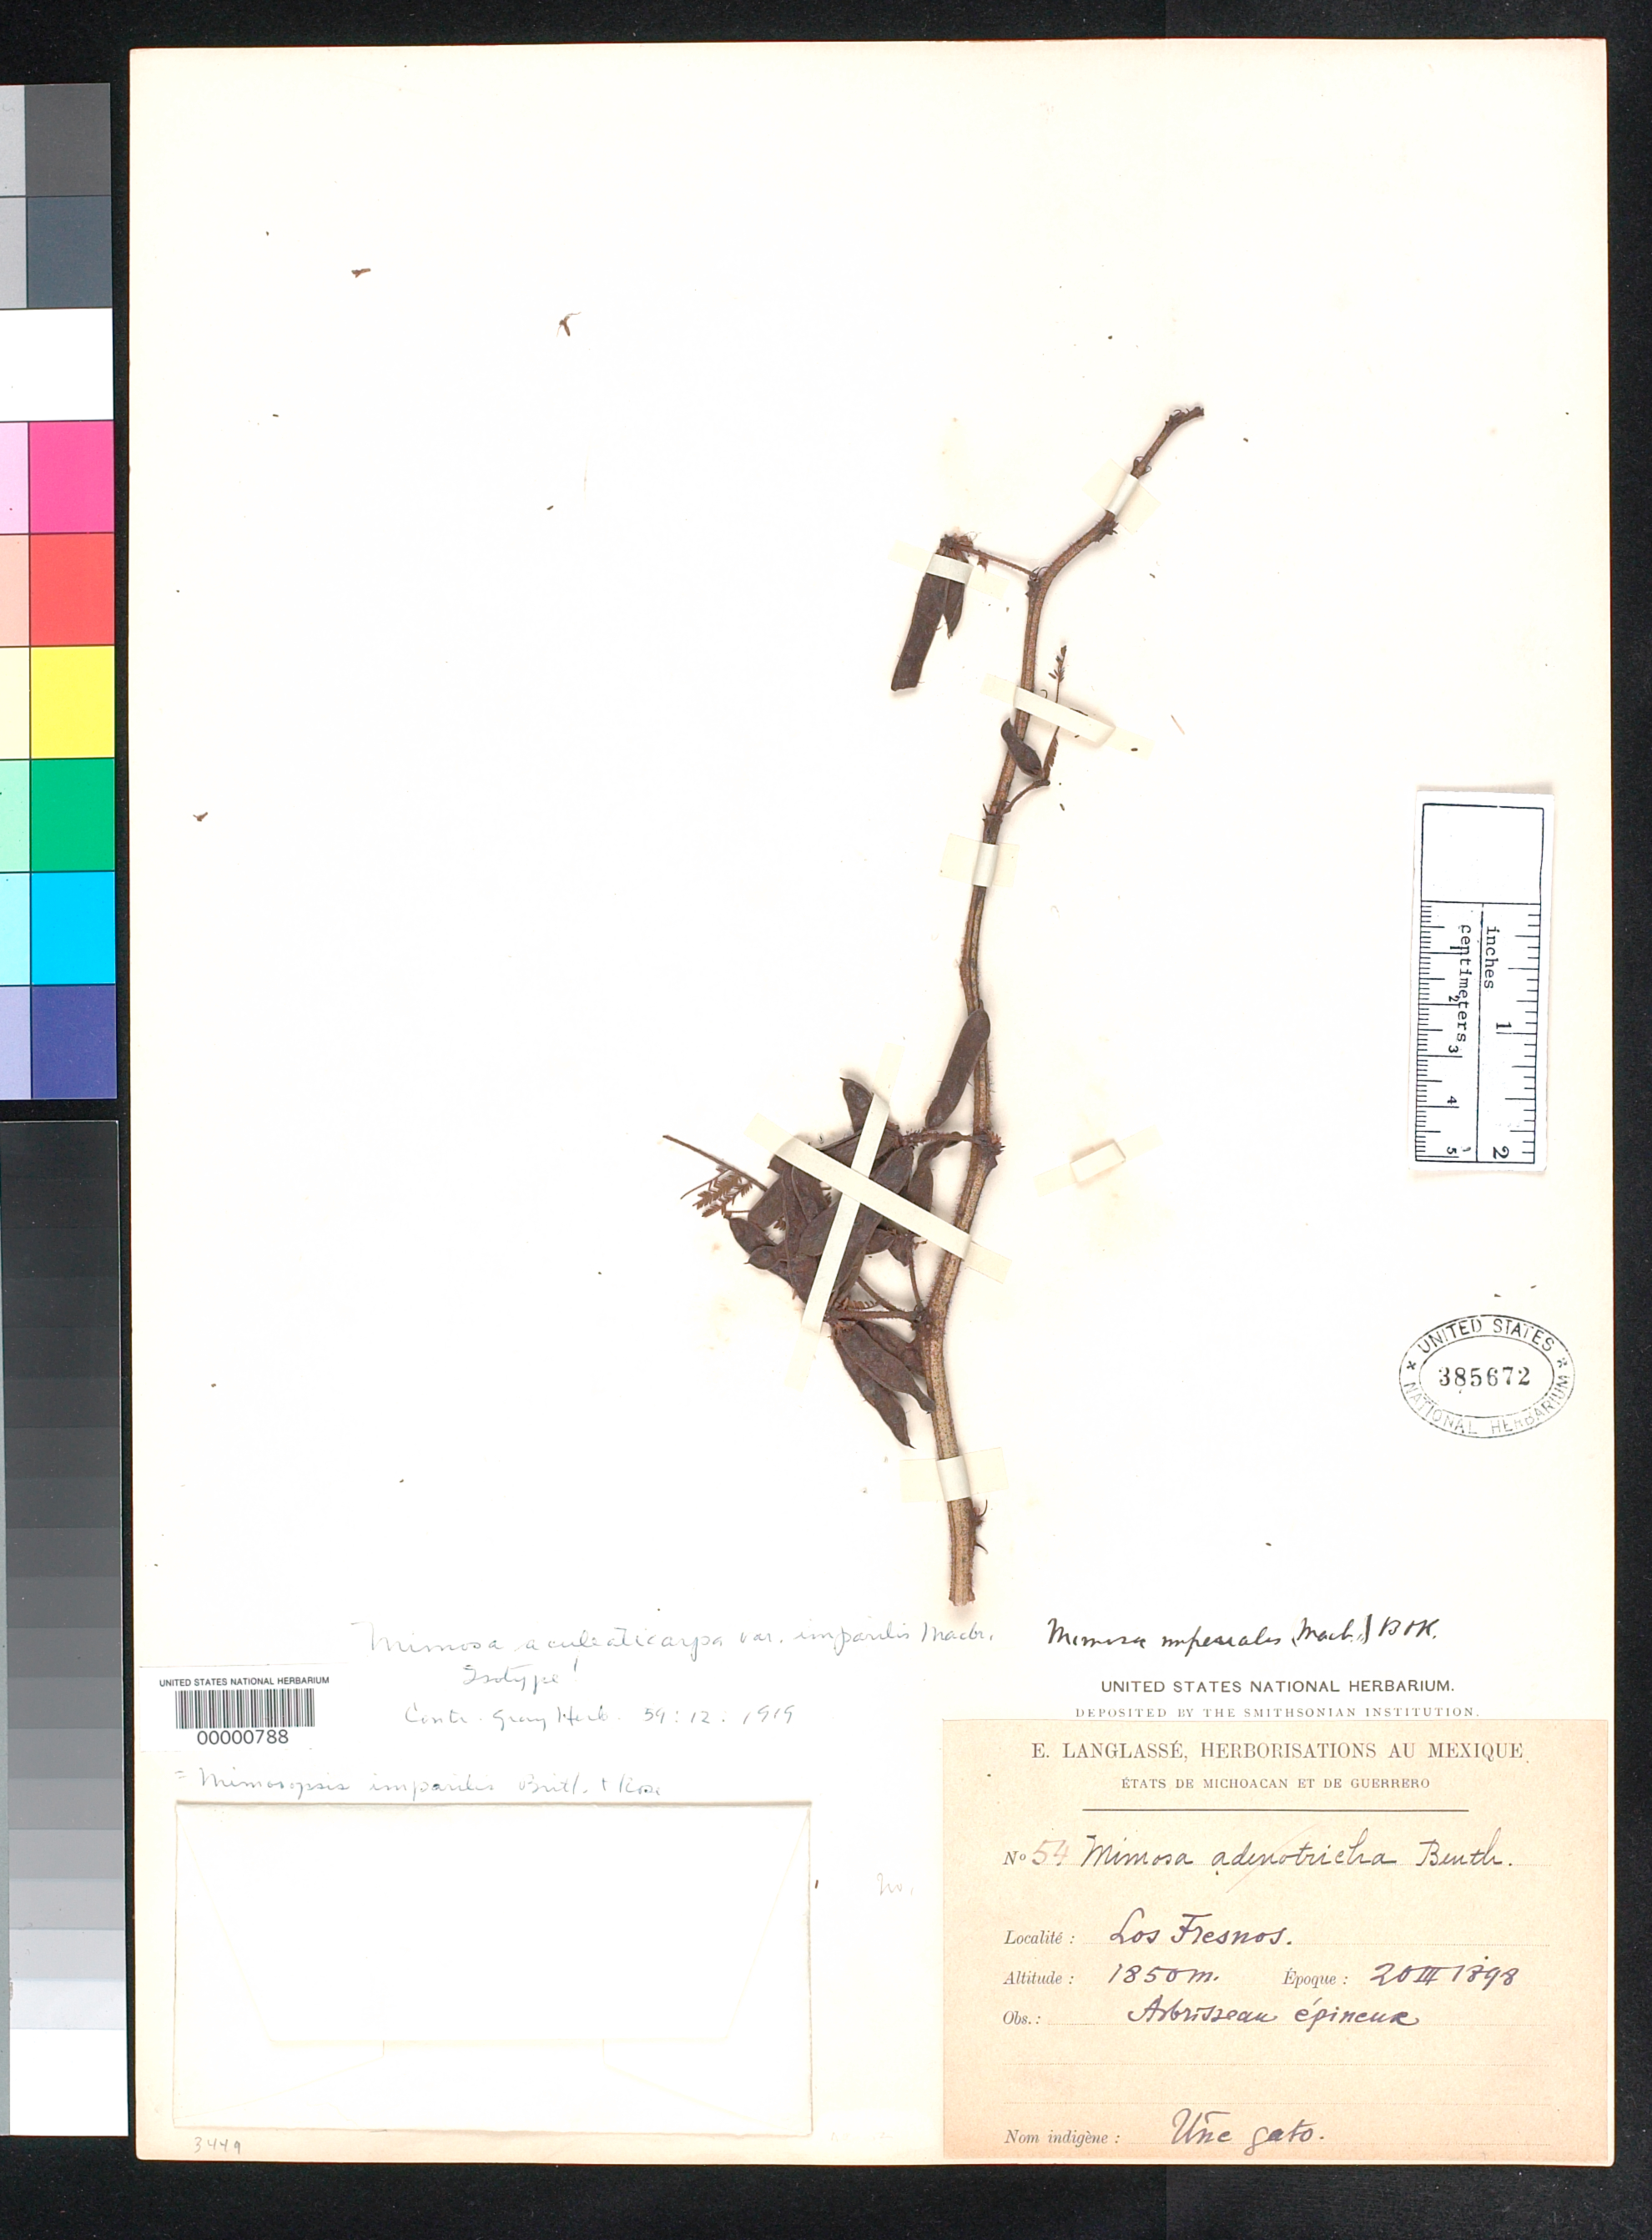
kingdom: Plantae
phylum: Tracheophyta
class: Magnoliopsida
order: Fabales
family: Fabaceae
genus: Mimosa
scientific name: Mimosa aculeaticarpa var. imparilis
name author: J.F. Macbr.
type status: Isotype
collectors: E. Langlassé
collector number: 54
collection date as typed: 20 Mar 1898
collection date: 1898-03-20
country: Mexico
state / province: Guerrero / Michoacán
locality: Los Fresnos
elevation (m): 1850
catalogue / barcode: US 385672